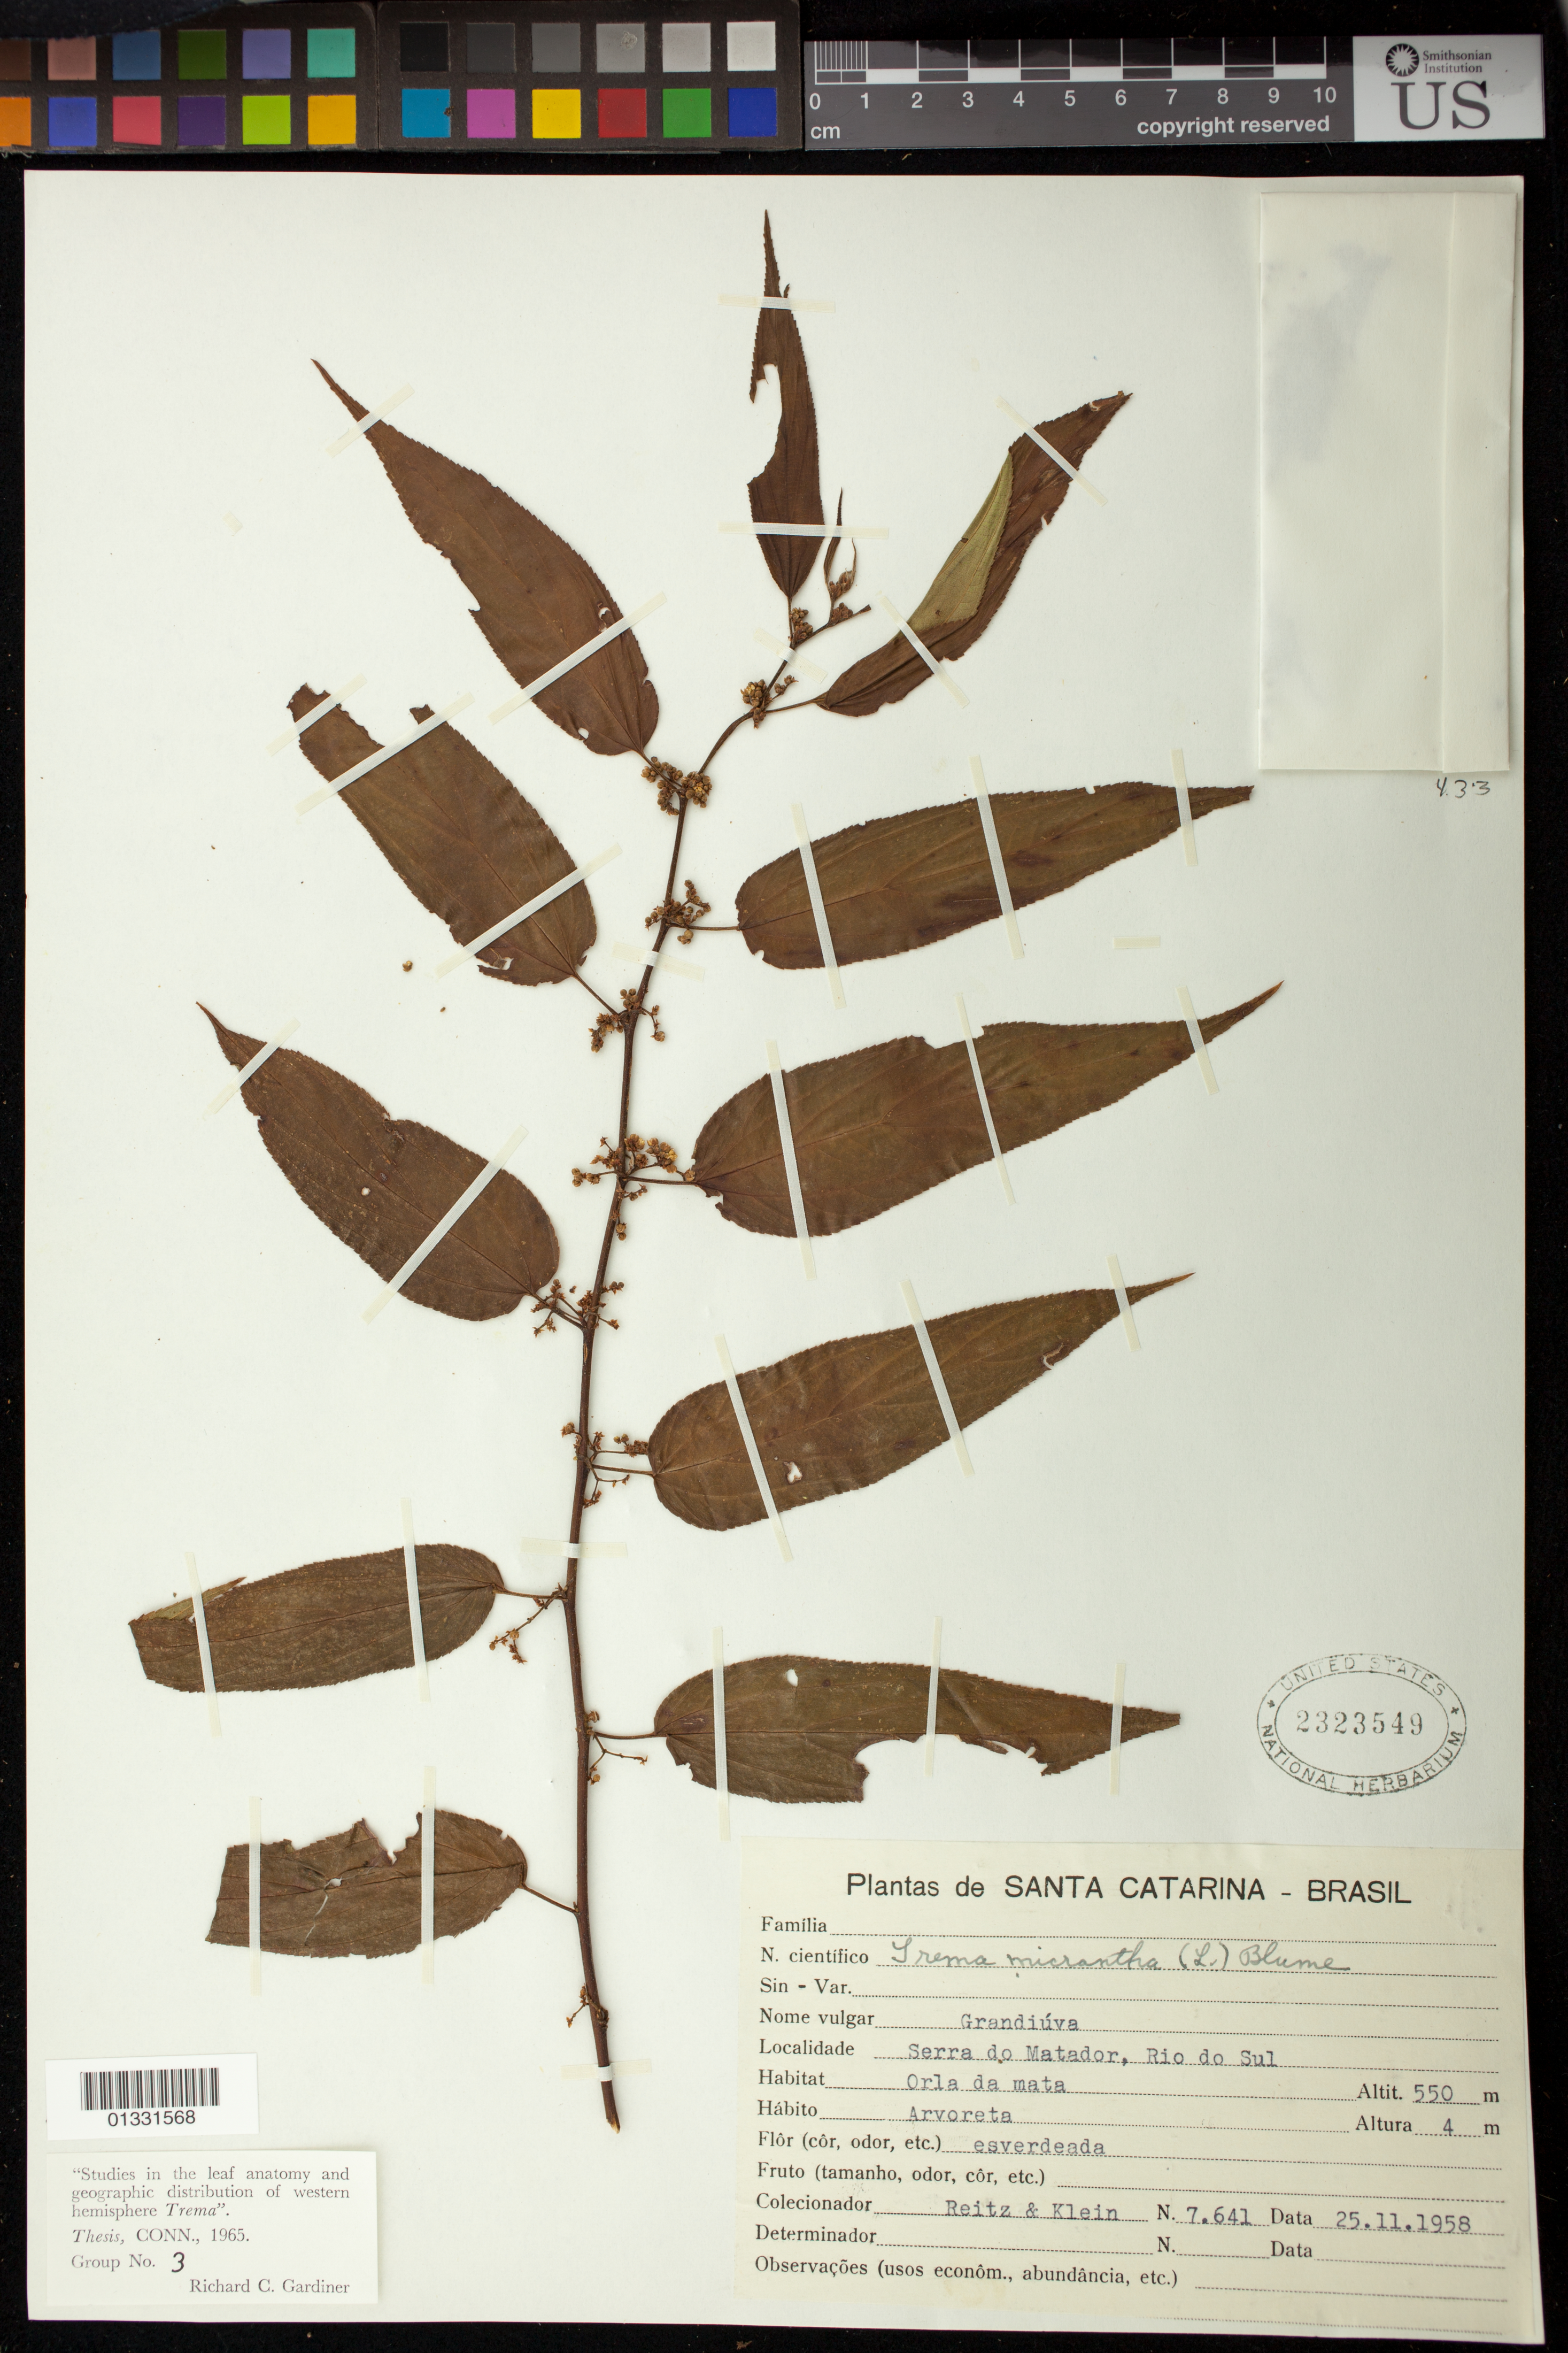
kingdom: Plantae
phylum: Tracheophyta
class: Magnoliopsida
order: Rosales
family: Cannabaceae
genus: Trema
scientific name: Trema micranthum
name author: (L.) Blume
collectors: R. Reitz & R. M. Klein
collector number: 7641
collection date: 1958-11-25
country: Brazil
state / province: Santa Catarina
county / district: Rio do Sul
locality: Serra do Matador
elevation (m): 550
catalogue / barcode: US 2323549